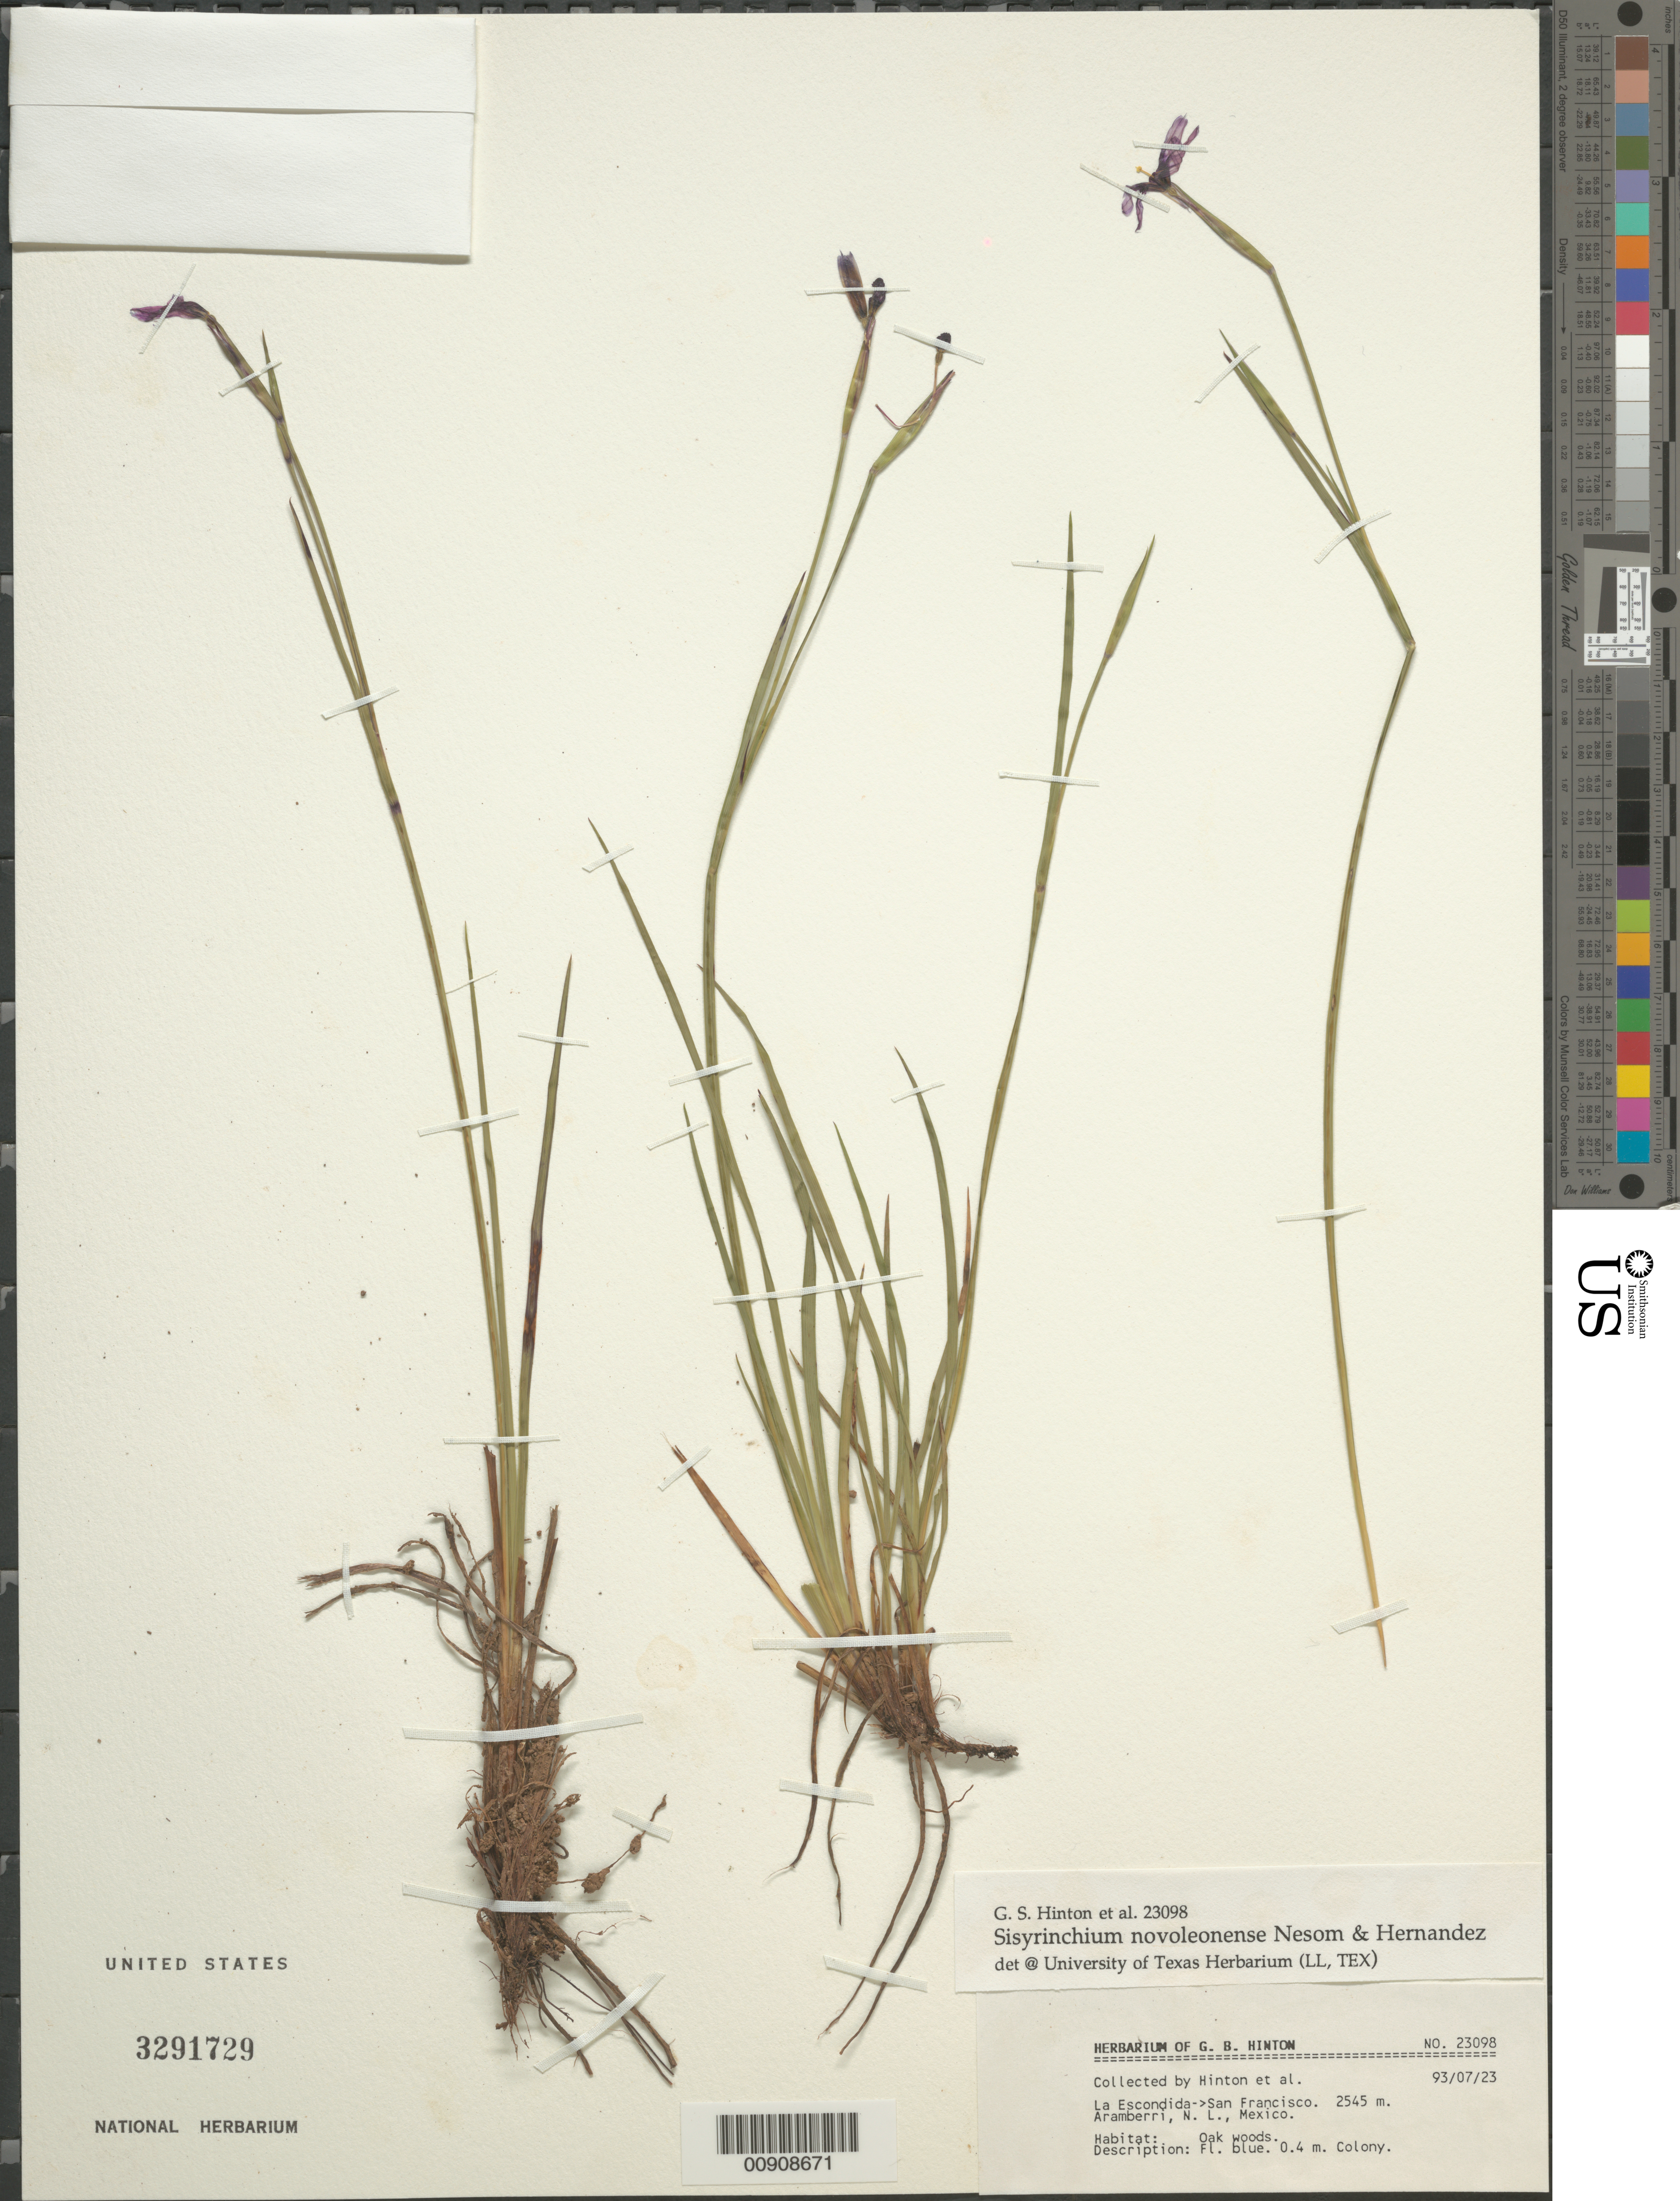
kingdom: Plantae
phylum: Tracheophyta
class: Liliopsida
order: Asparagales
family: Iridaceae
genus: Sisyrinchium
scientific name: Sisyrinchium novoleonense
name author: G.L. Nesom & L. Hern.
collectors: G. B. Hinton & et al.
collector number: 23098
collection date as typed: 23 Jul 1993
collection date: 1993-07-23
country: Mexico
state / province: Nuevo León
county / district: Aramberri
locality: La Escondida -> San Francisco. Aramberri, N.L.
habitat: Oak woods.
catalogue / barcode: US 3291729